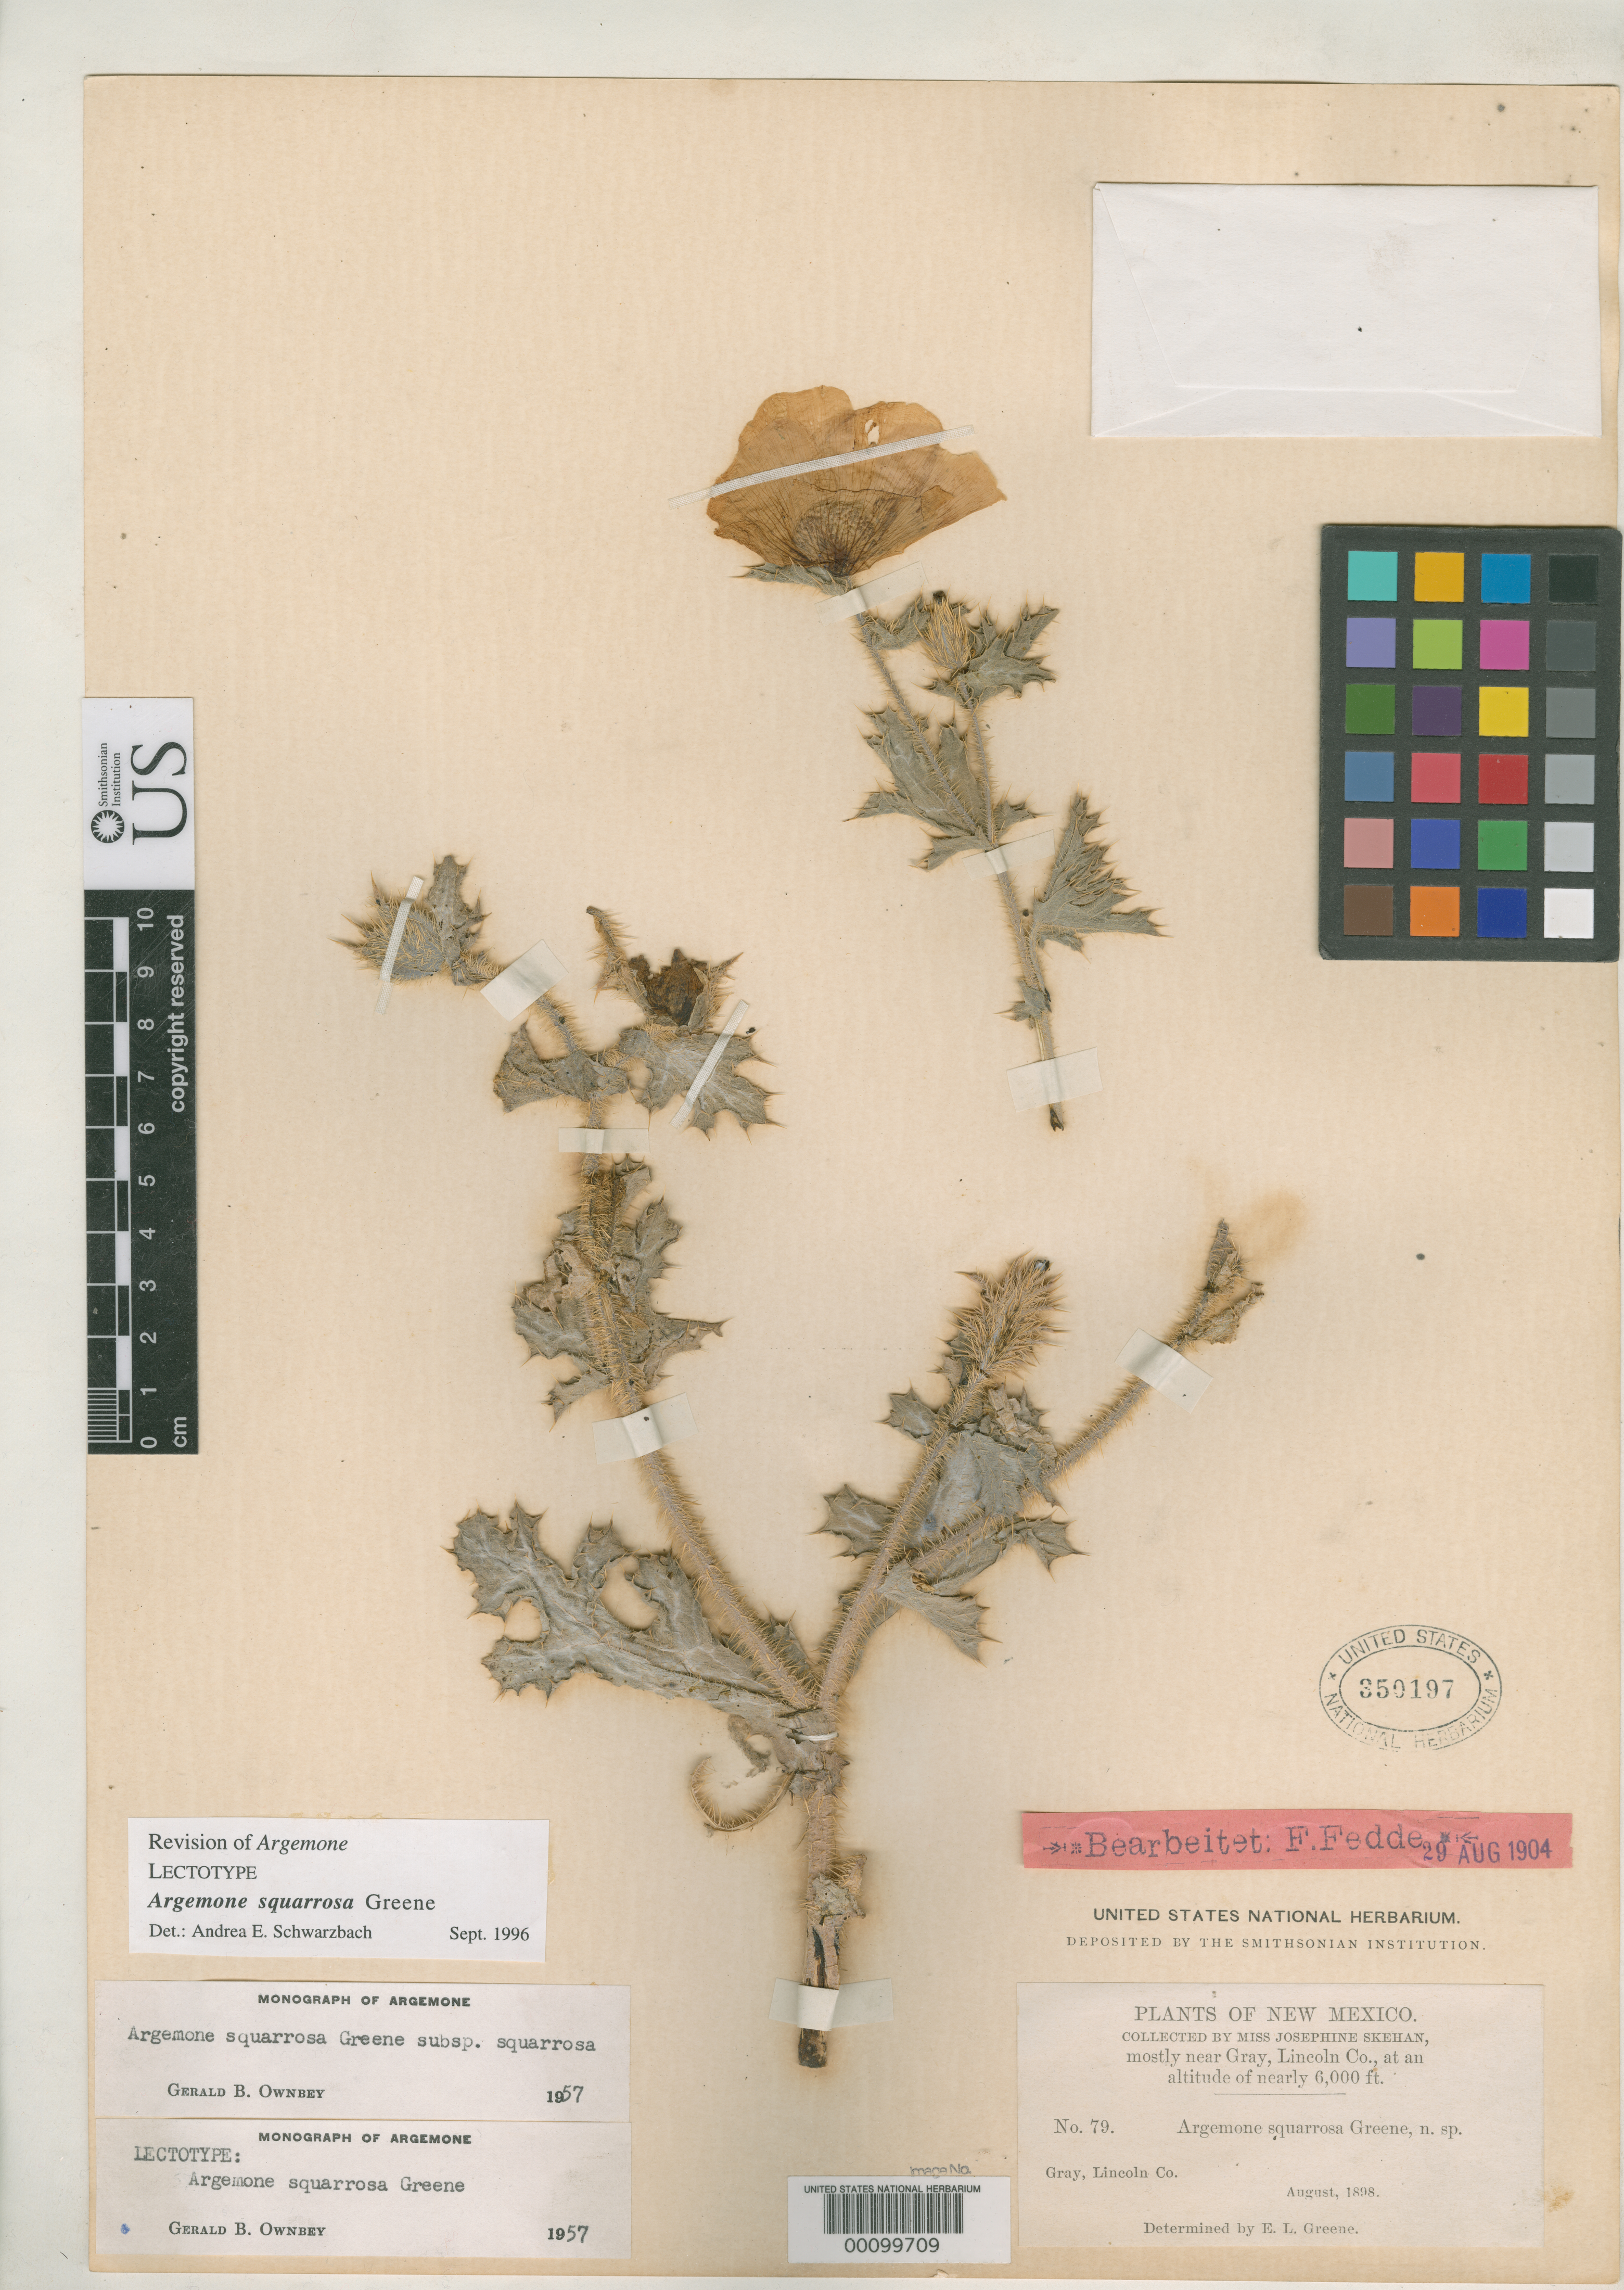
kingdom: Plantae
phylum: Tracheophyta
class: Magnoliopsida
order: Ranunculales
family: Papaveraceae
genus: Argemone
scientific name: Argemone squarrosa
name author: Greene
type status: Lectotype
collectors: J. Skehan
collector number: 79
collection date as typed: Aug 1898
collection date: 1898-08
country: United States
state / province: New Mexico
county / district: Lincoln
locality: Gray.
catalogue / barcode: US 350197